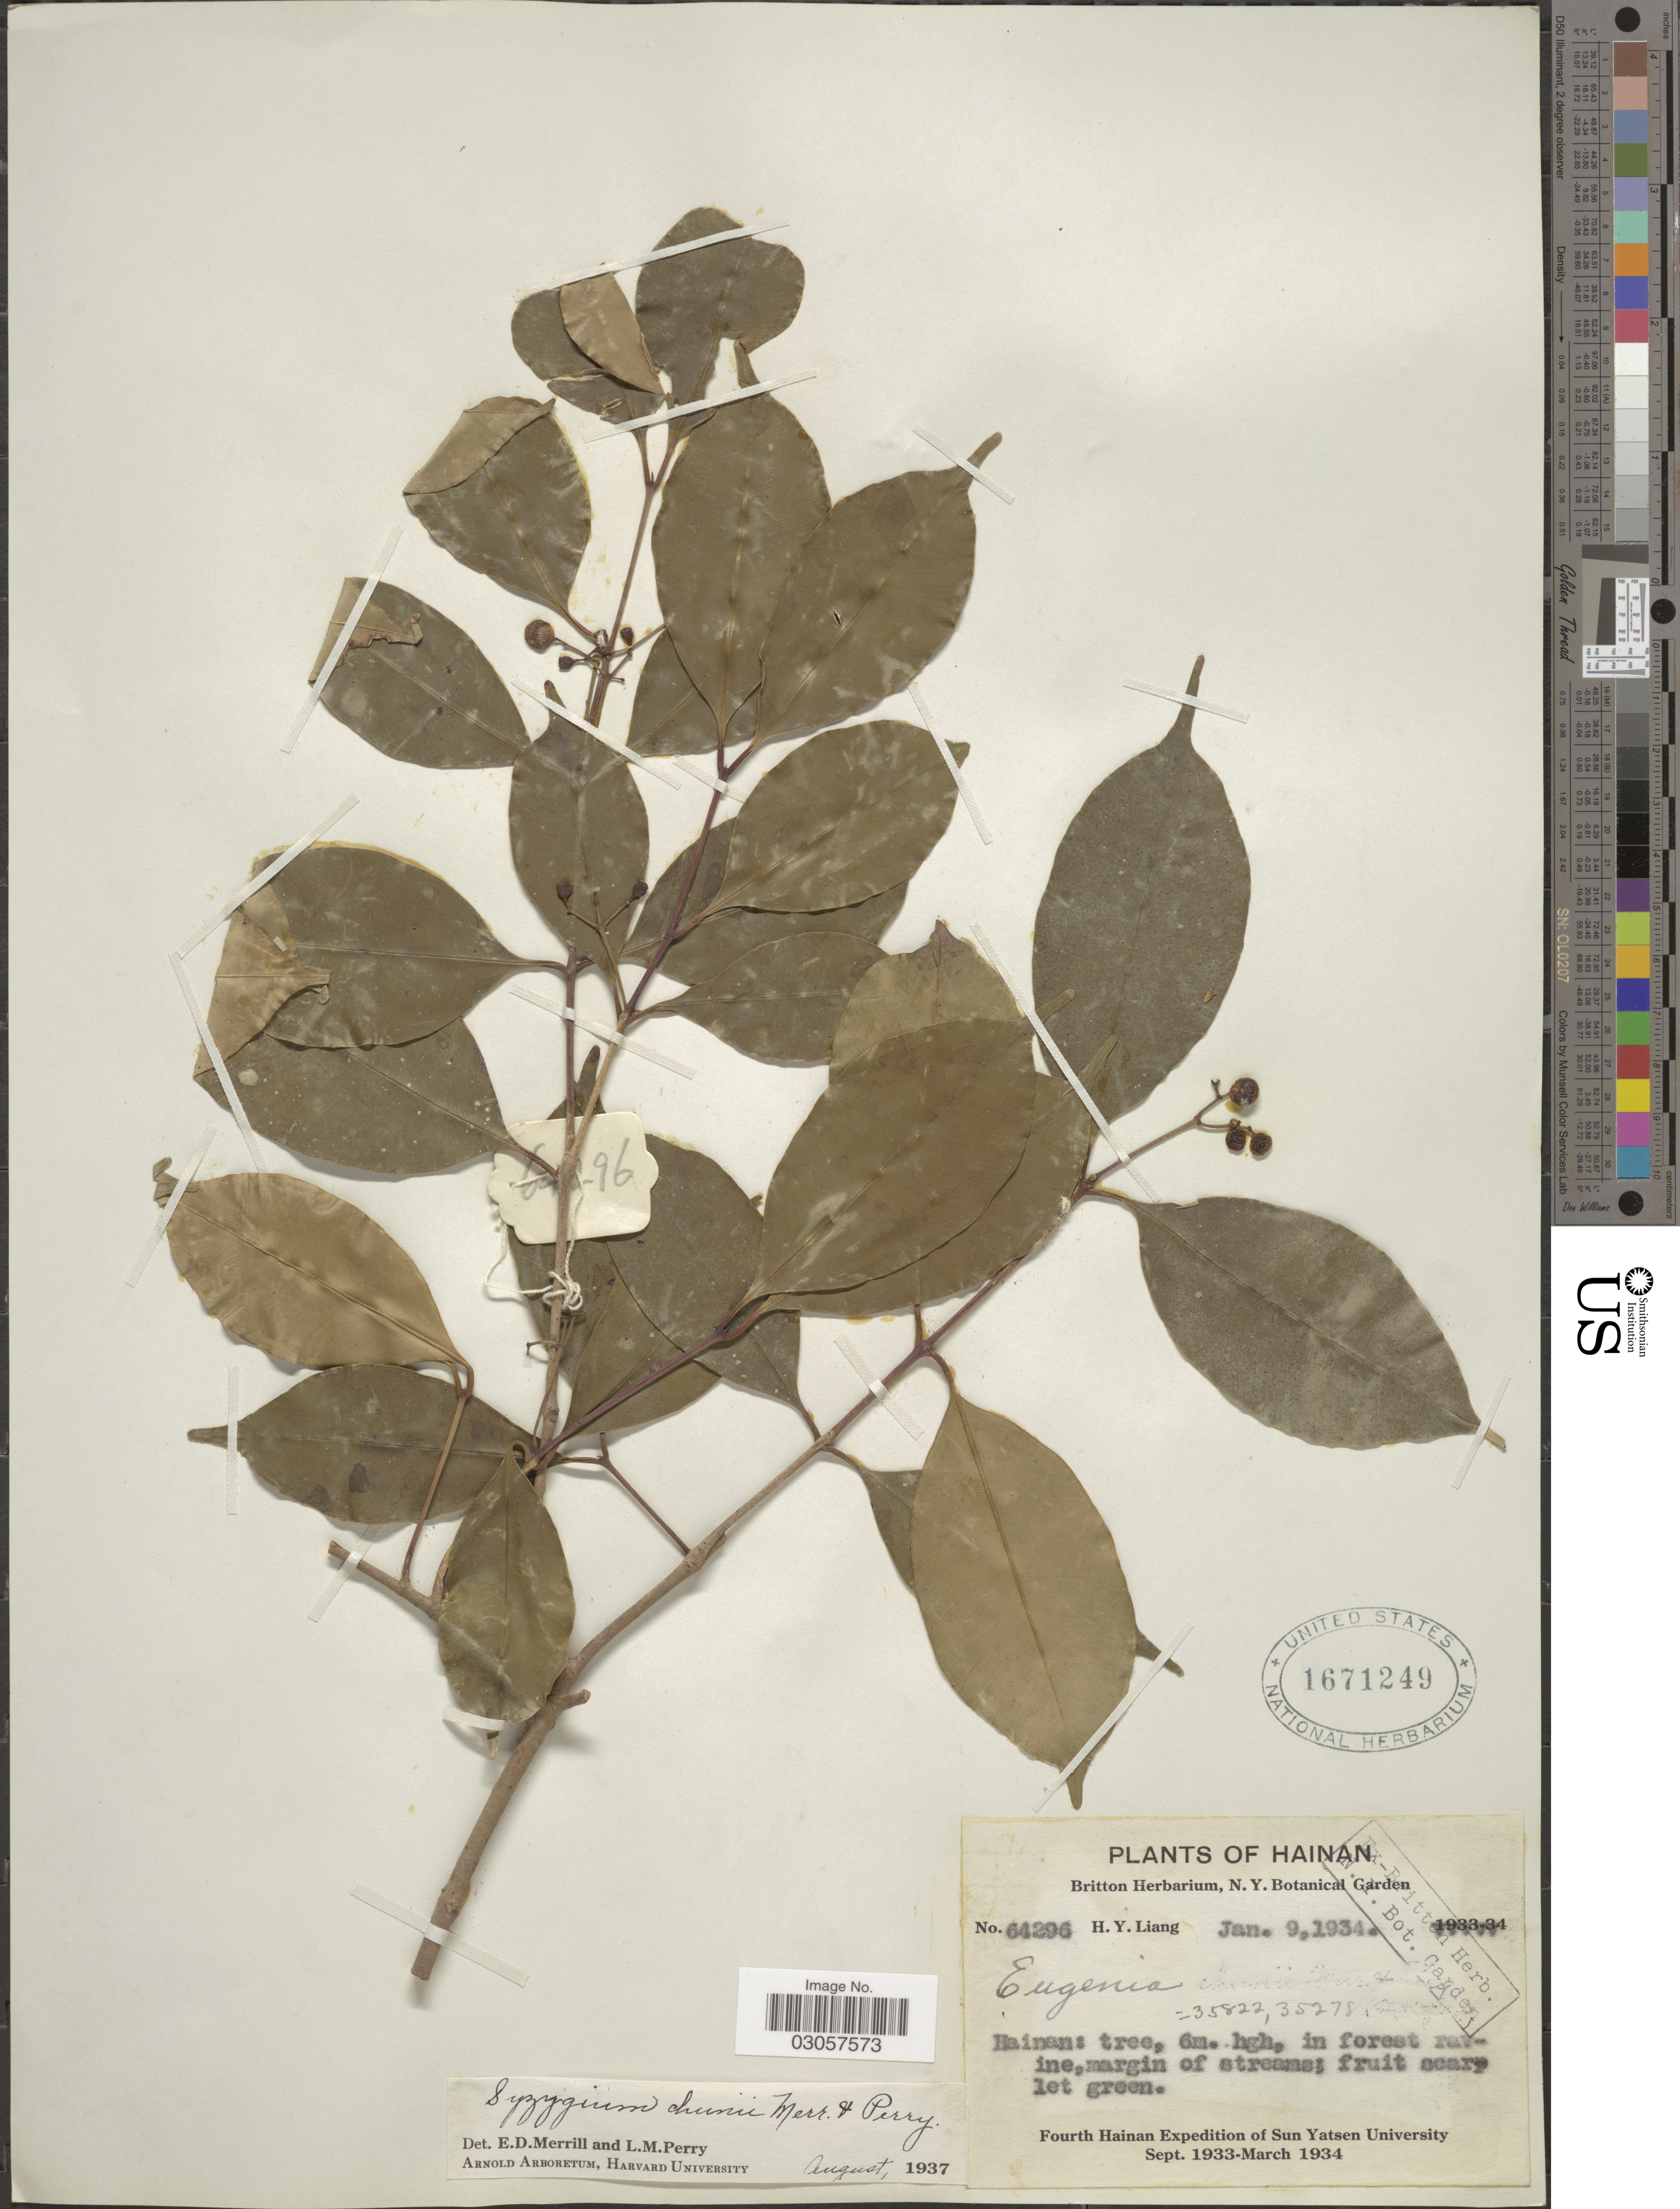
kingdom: Plantae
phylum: Tracheophyta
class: Magnoliopsida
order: Myrtales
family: Myrtaceae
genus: Syzygium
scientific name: Syzygium chunianum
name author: Merr. & L.M. Perry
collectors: H. Y. Liang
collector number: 64296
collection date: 1934-01-09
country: China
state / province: Hainan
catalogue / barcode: US 1671249